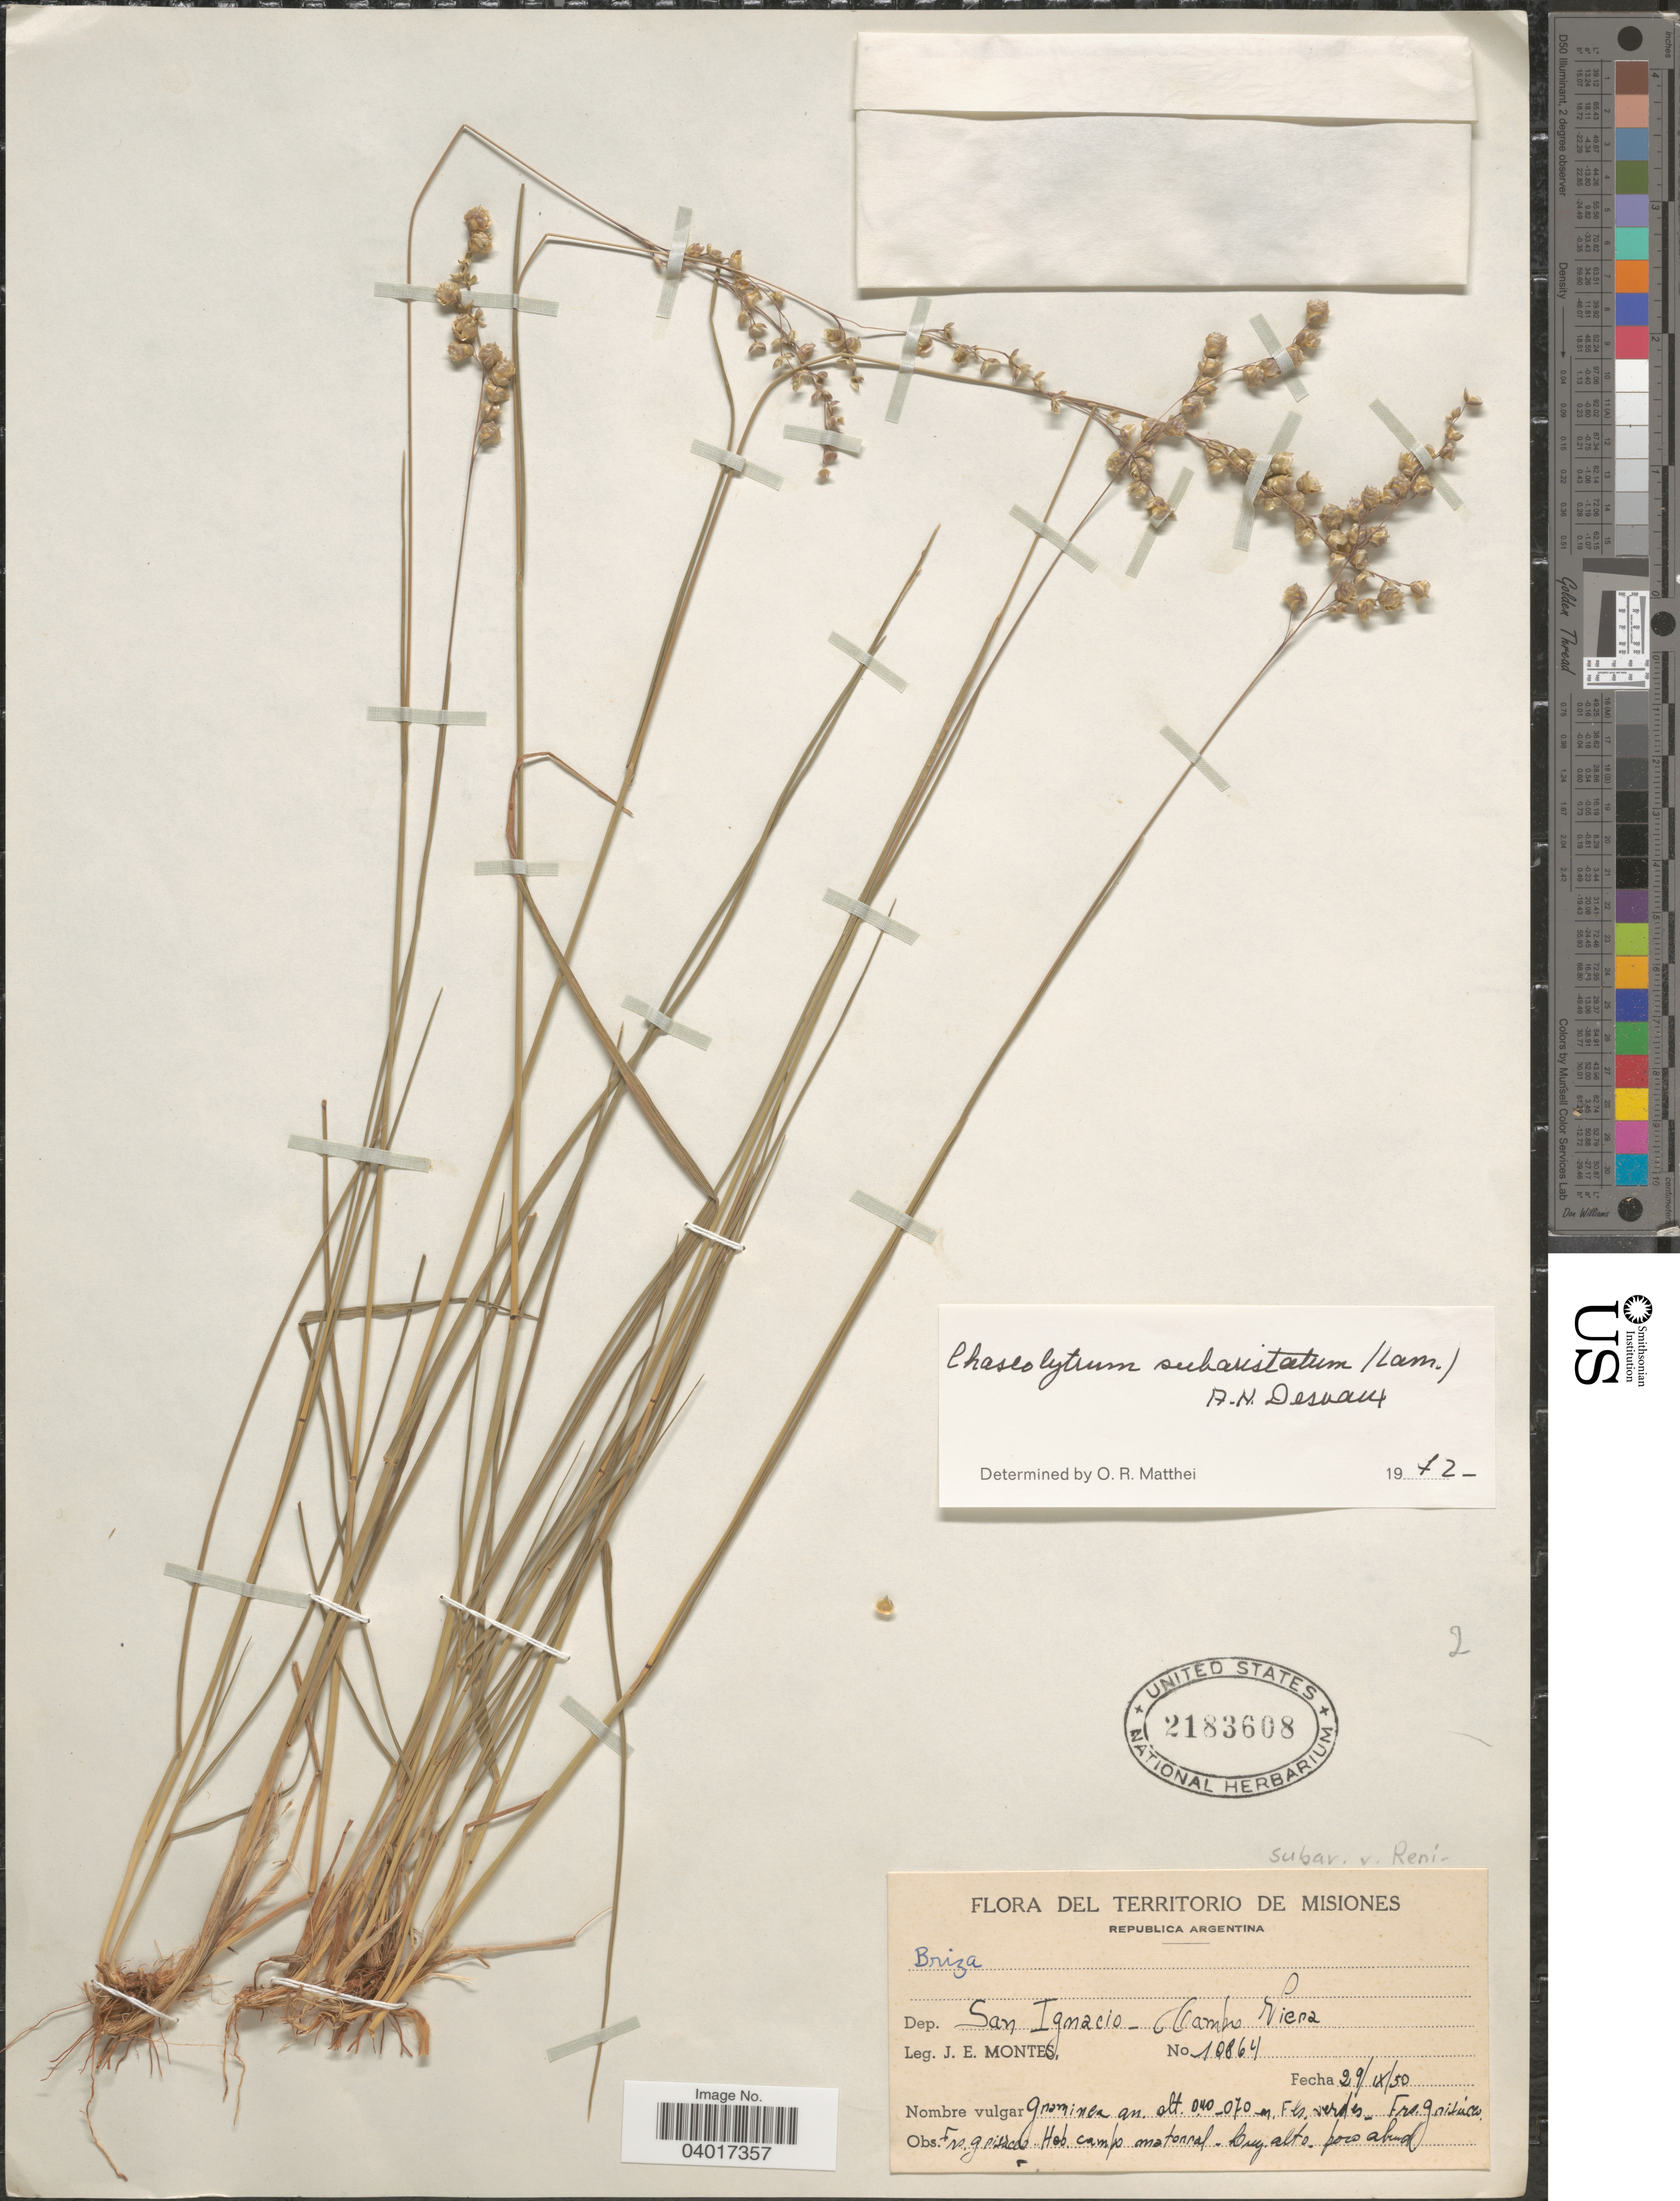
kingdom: Plantae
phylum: Tracheophyta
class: Liliopsida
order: Poales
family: Poaceae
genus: Chascolytrum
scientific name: Chascolytrum subaristatum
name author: (Lam.) Desv.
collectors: J. E. Montes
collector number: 10864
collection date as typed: Transcribed d/m/y: 29/9/50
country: Argentina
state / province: Misiones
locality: Dep. San Ignacio_ Campo Viera.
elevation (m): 0.4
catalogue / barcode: US 2183608